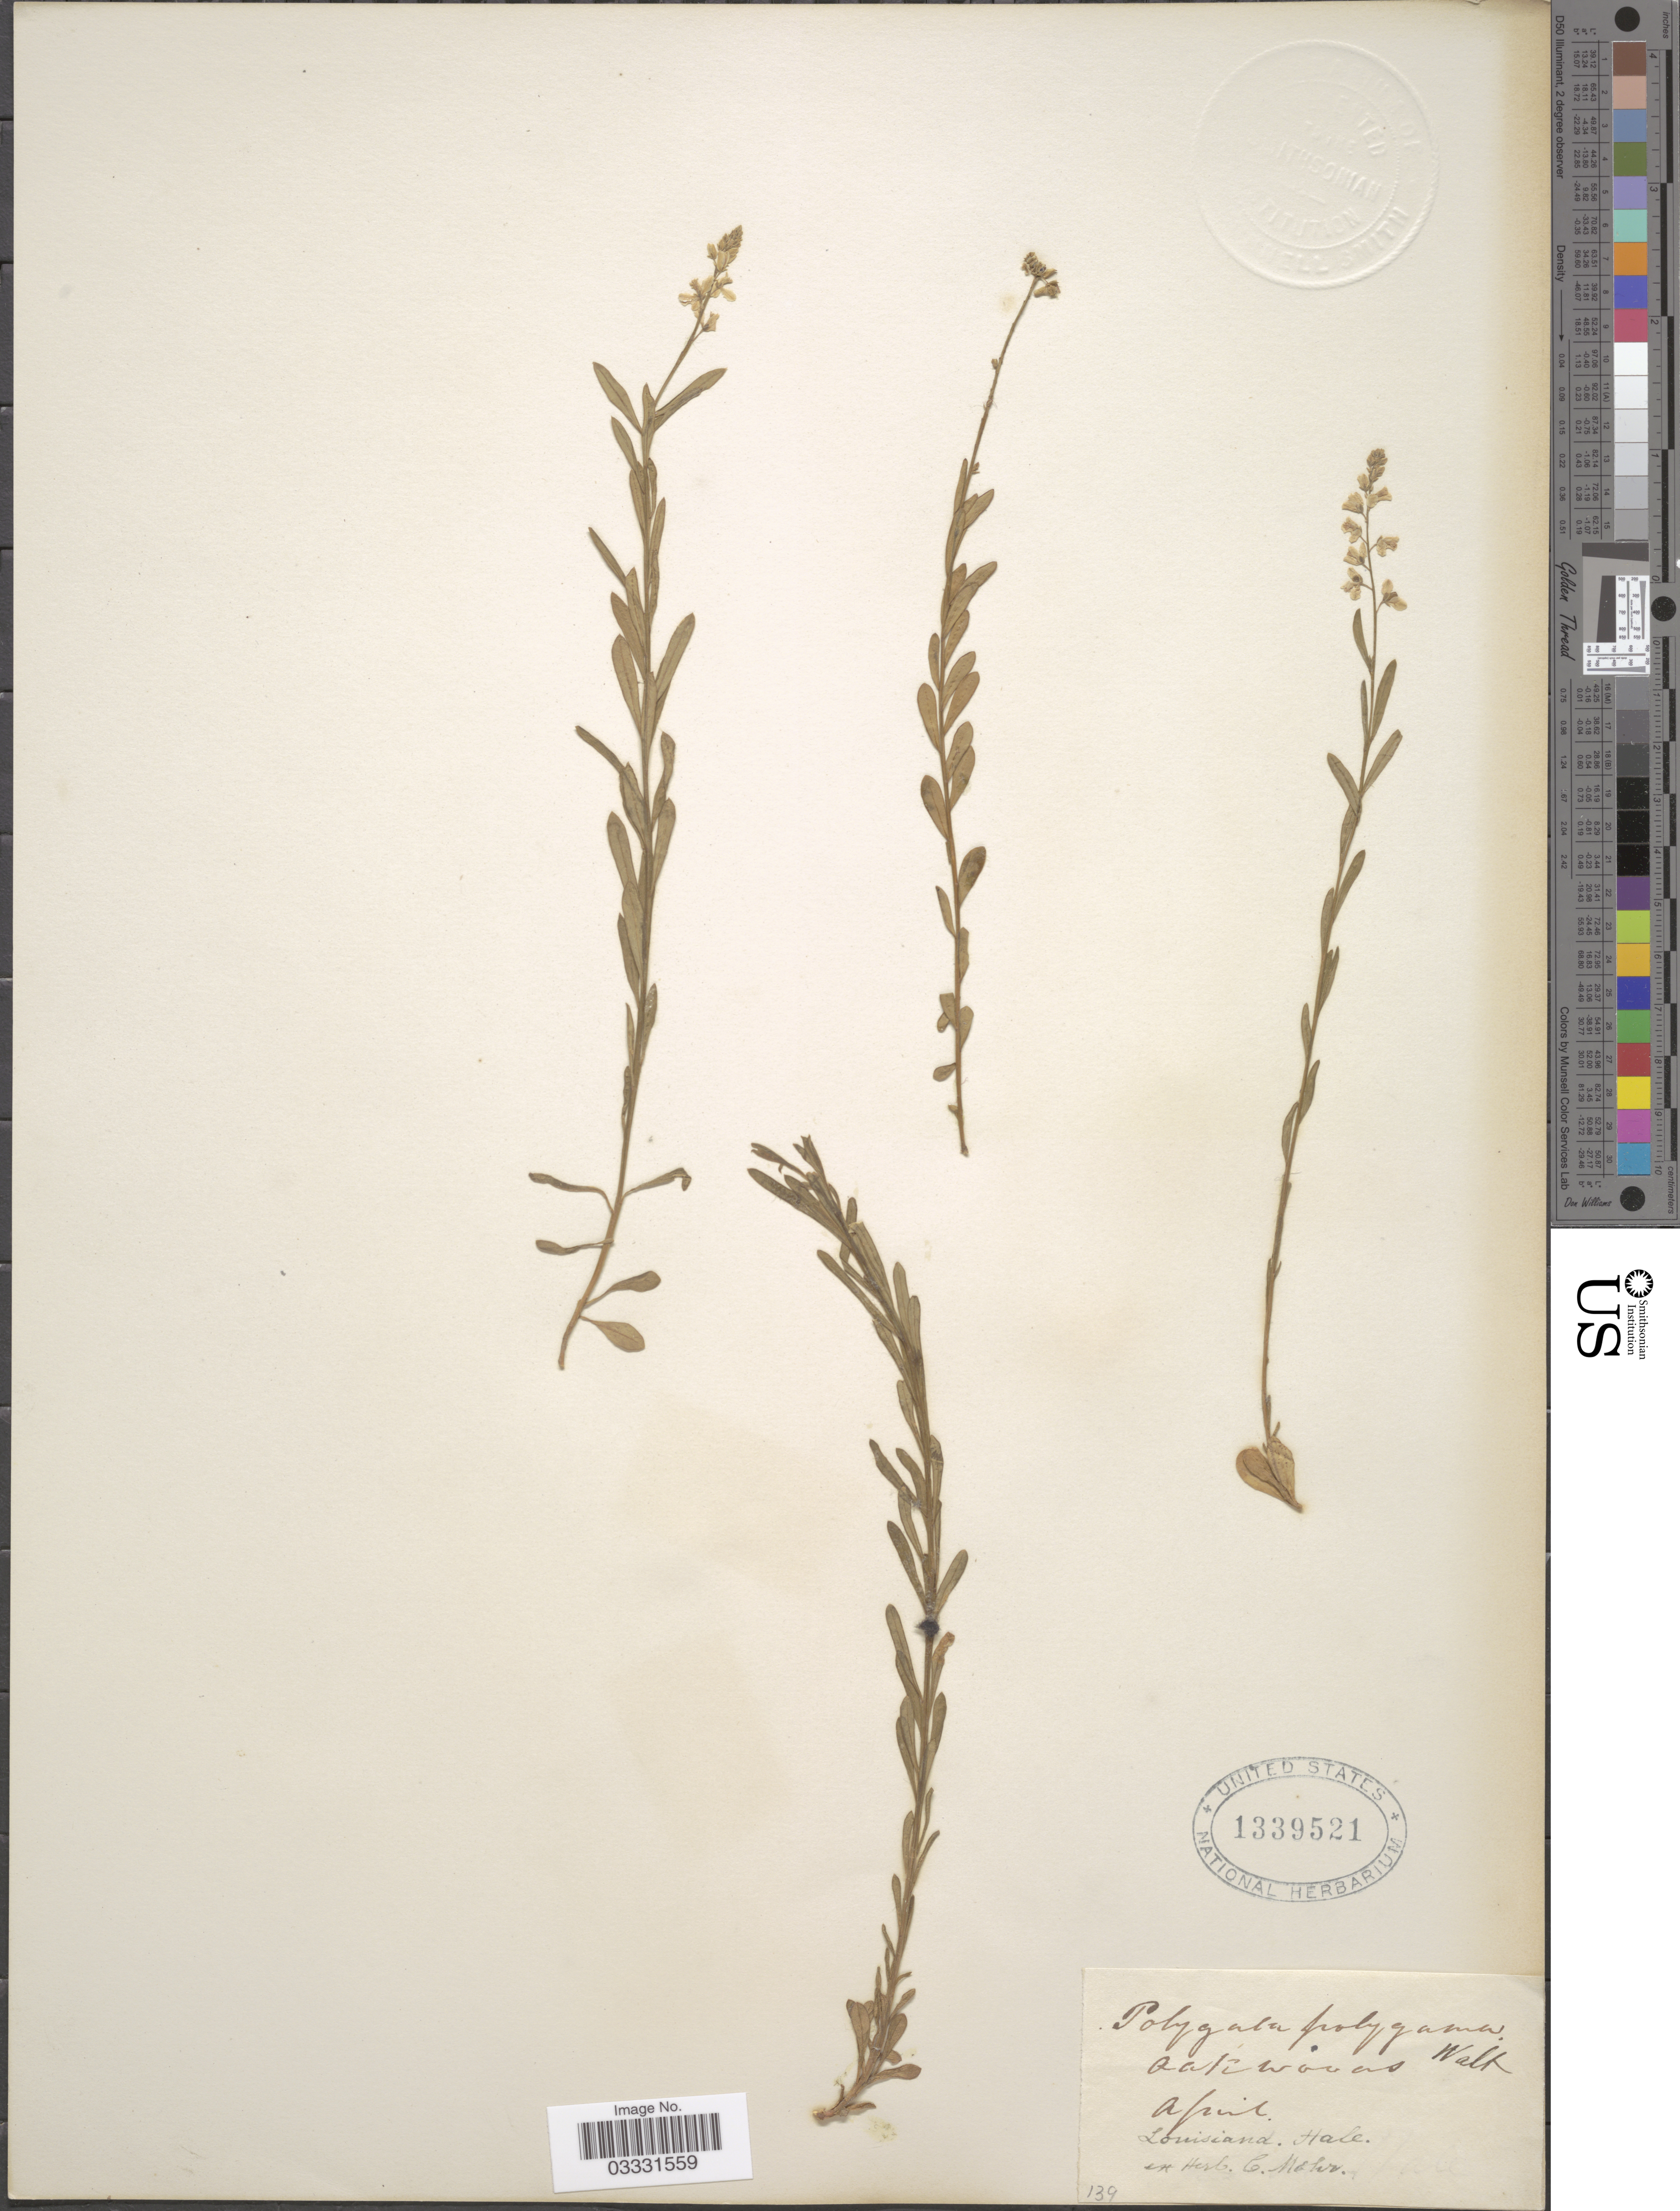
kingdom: Plantae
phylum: Tracheophyta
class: Magnoliopsida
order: Fabales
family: Polygalaceae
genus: Polygala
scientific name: Polygala polygama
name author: Walter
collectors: ex herb. C. Mohr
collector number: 139?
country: United States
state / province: Louisiana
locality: Hale.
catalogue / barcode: US 1339521